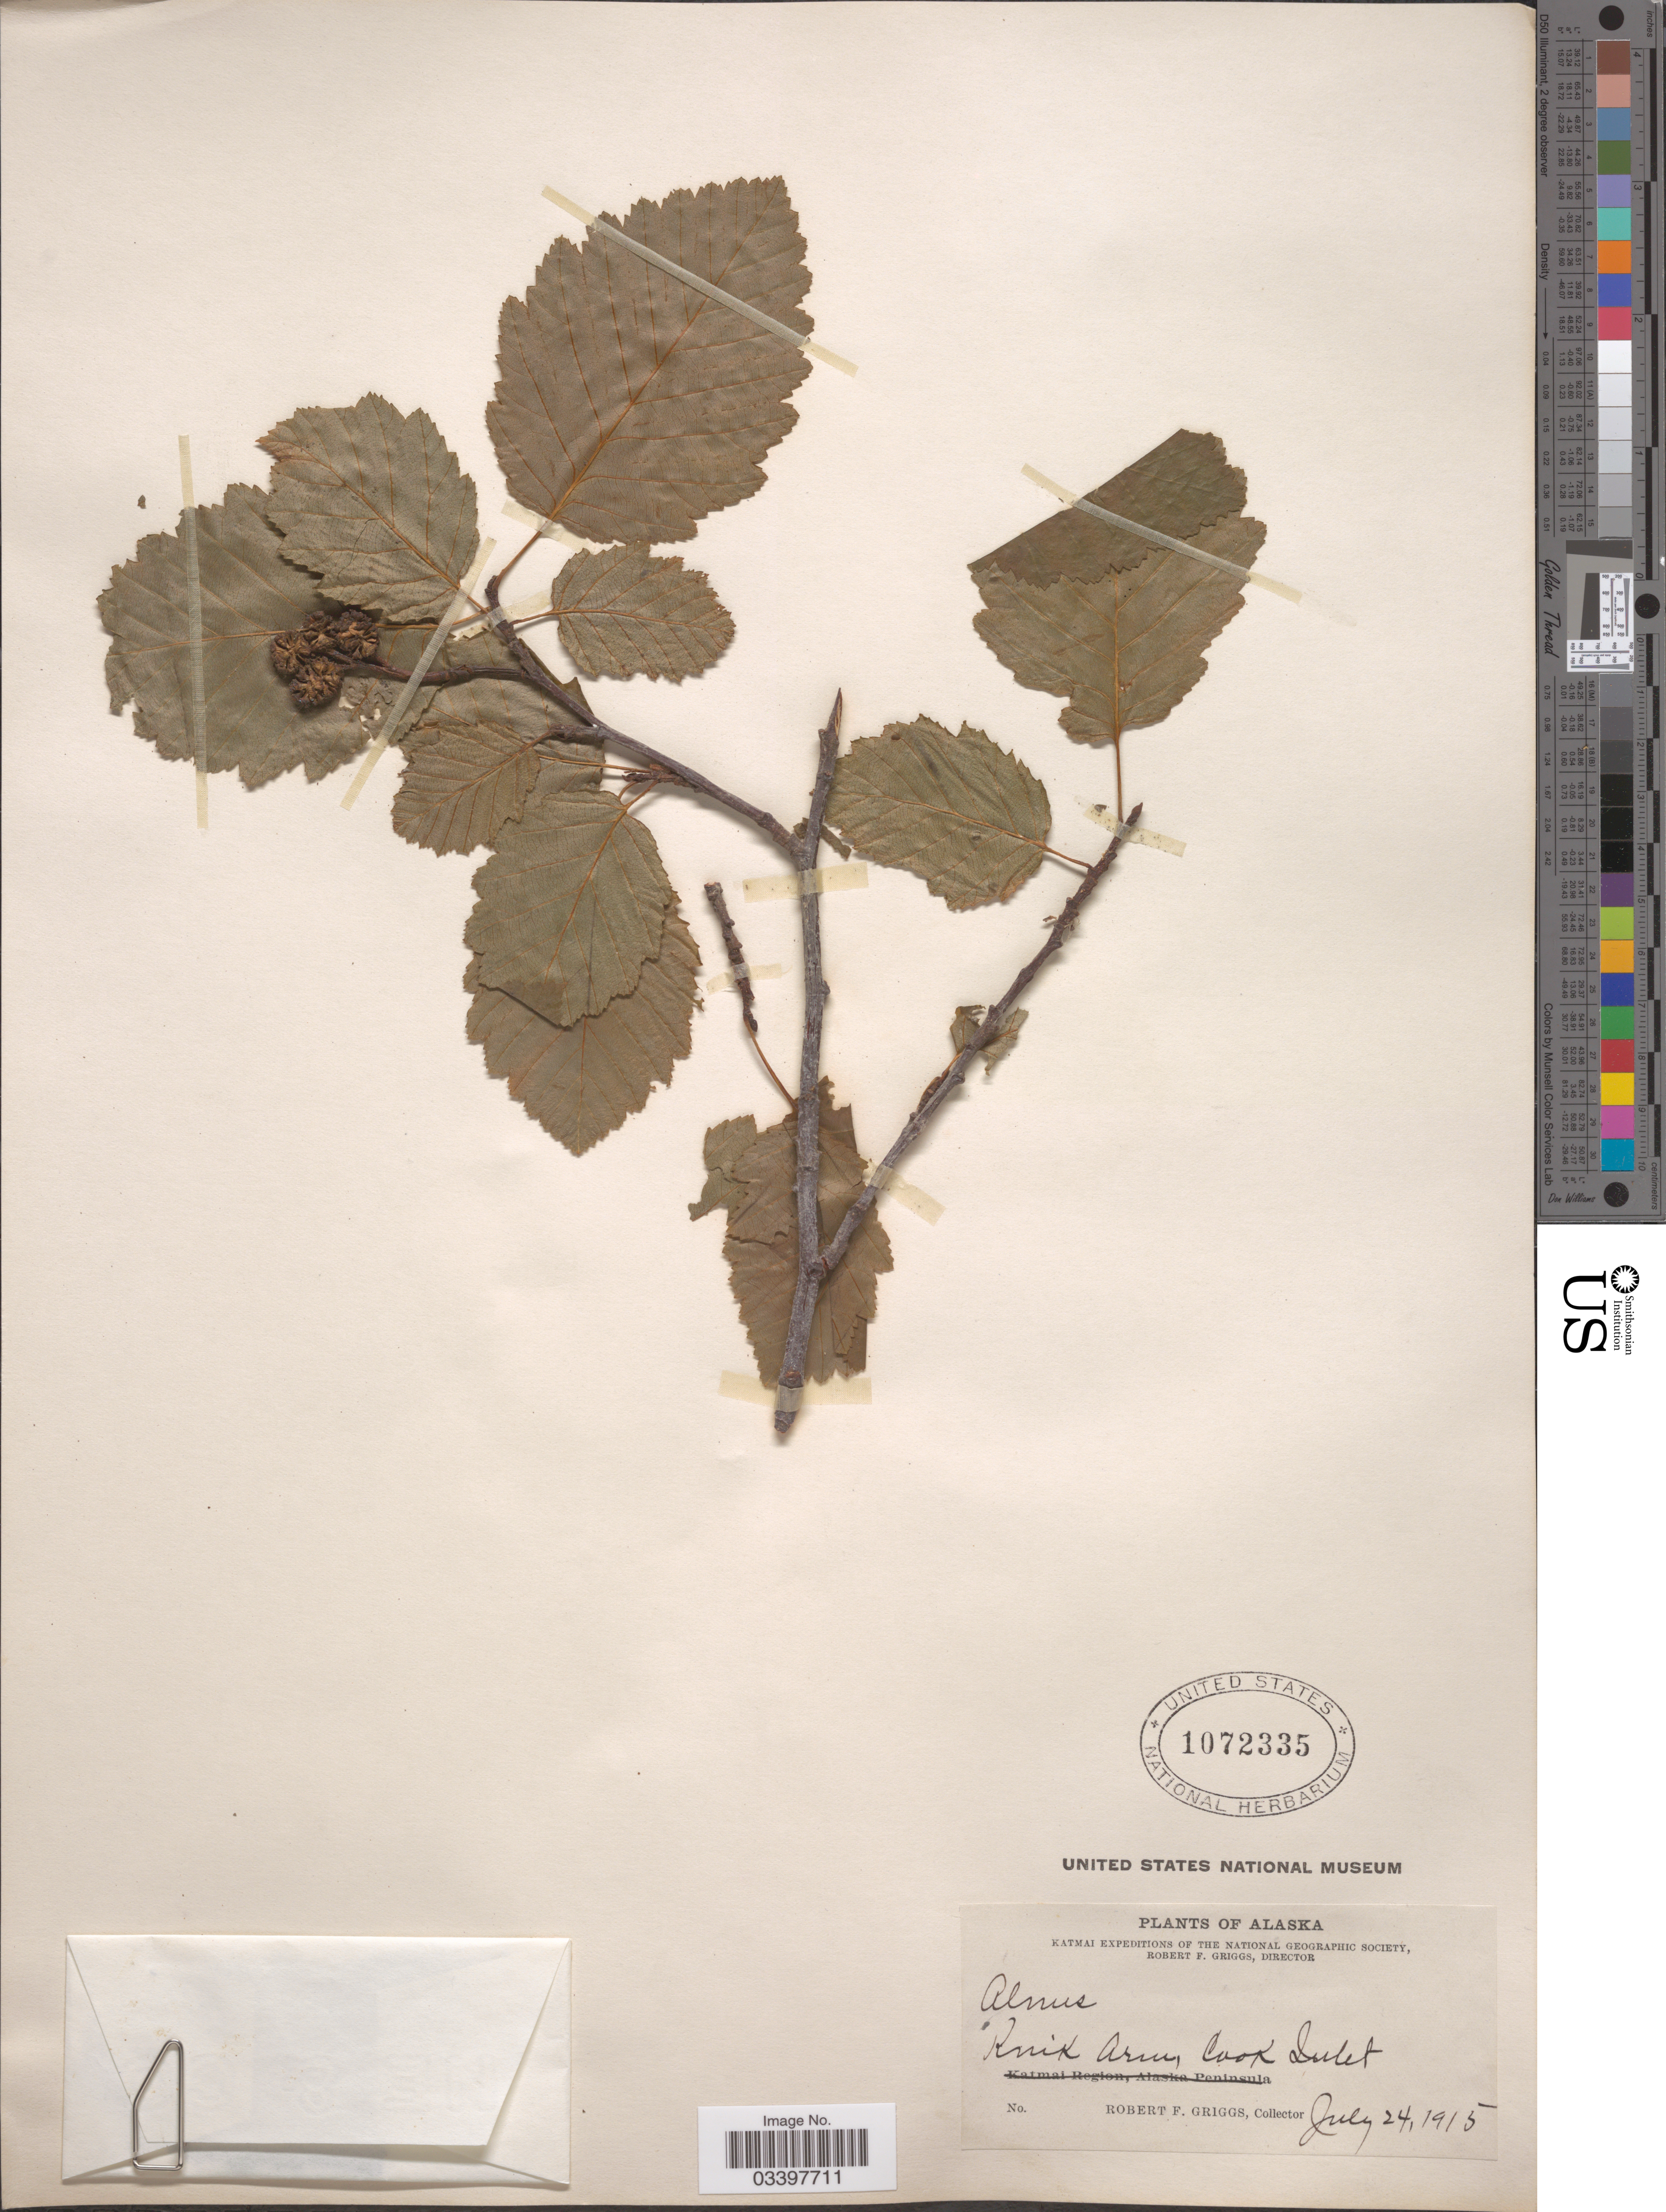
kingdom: Plantae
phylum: Tracheophyta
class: Magnoliopsida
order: Fagales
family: Betulaceae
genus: Alnus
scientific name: Alnus incana subsp. rugosa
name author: (Du Roi) R.T. Clausen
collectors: R. F. Griggs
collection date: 1915-07-24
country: United States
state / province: Alaska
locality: Knik Area, Cook Inlet.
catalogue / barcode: US 1072335